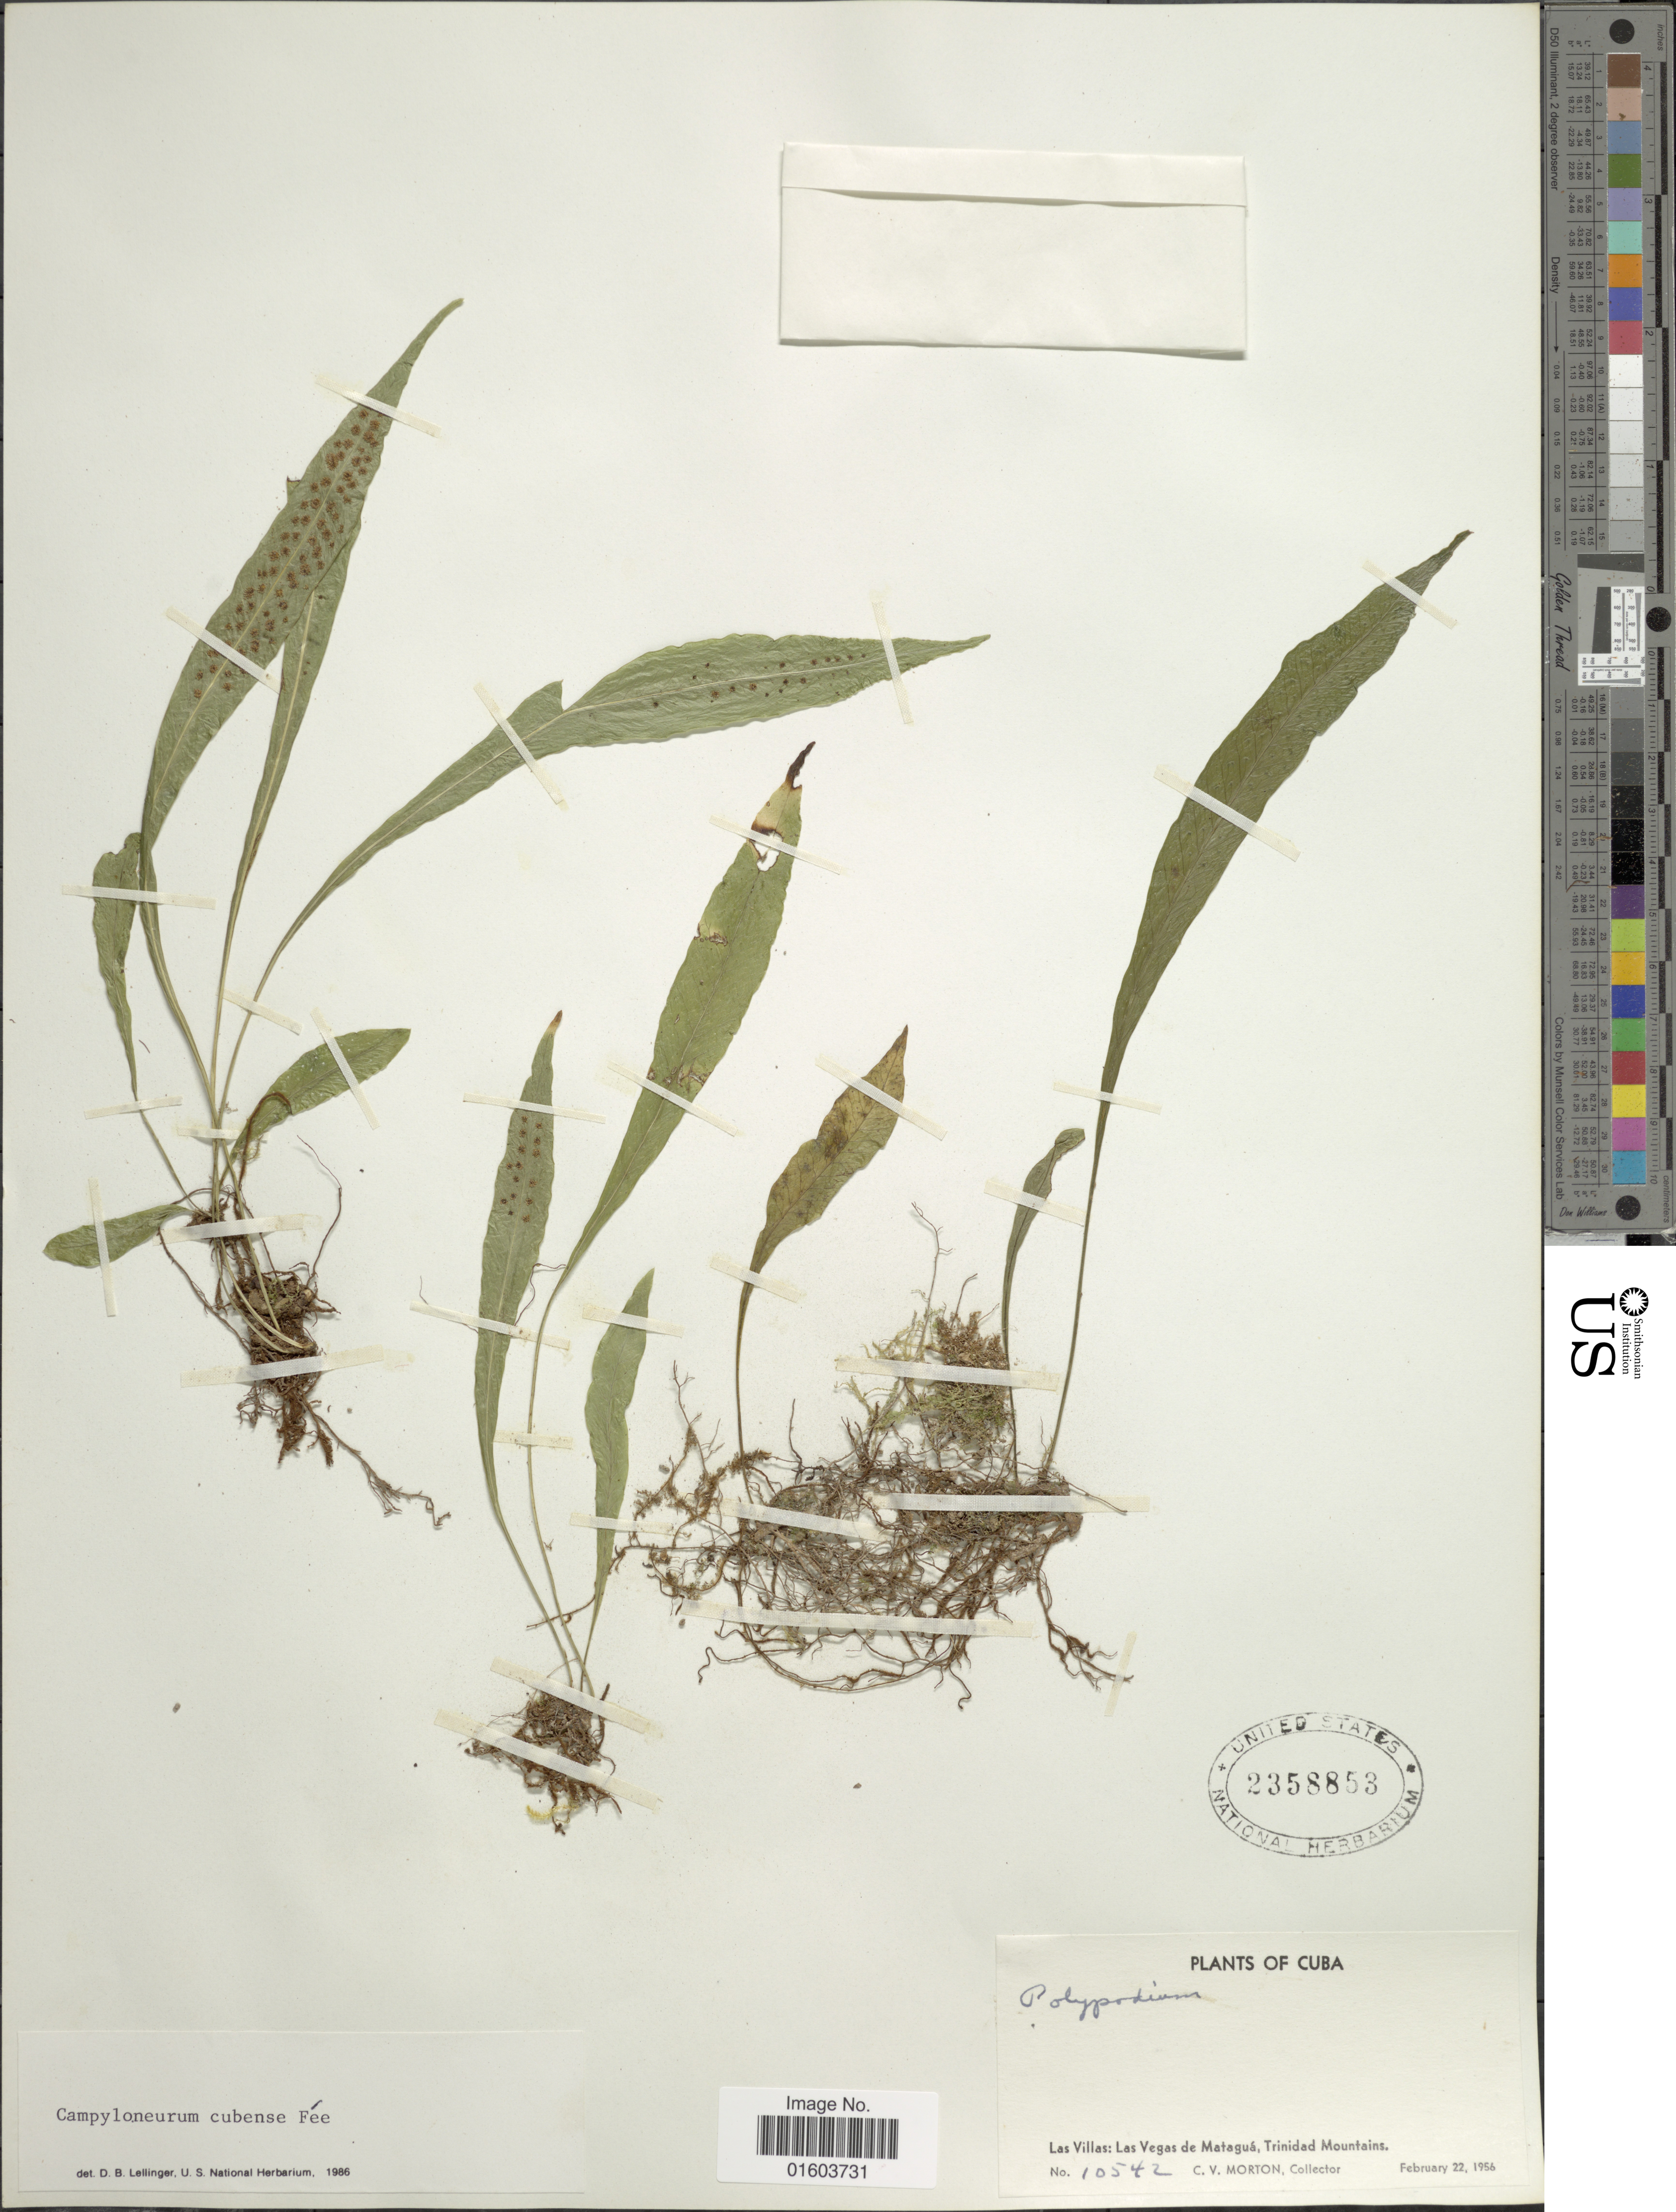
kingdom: Plantae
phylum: Tracheophyta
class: Polypodiopsida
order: Polypodiales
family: Polypodiaceae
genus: Campyloneurum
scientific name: Campyloneurum vexatum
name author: Ching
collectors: C. V. Morton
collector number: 10542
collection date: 1956-02-22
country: Cuba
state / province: Las Villas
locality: Las Villas: Las Vegas de Matagua, Trinidad Mountains.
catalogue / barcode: US 2358853